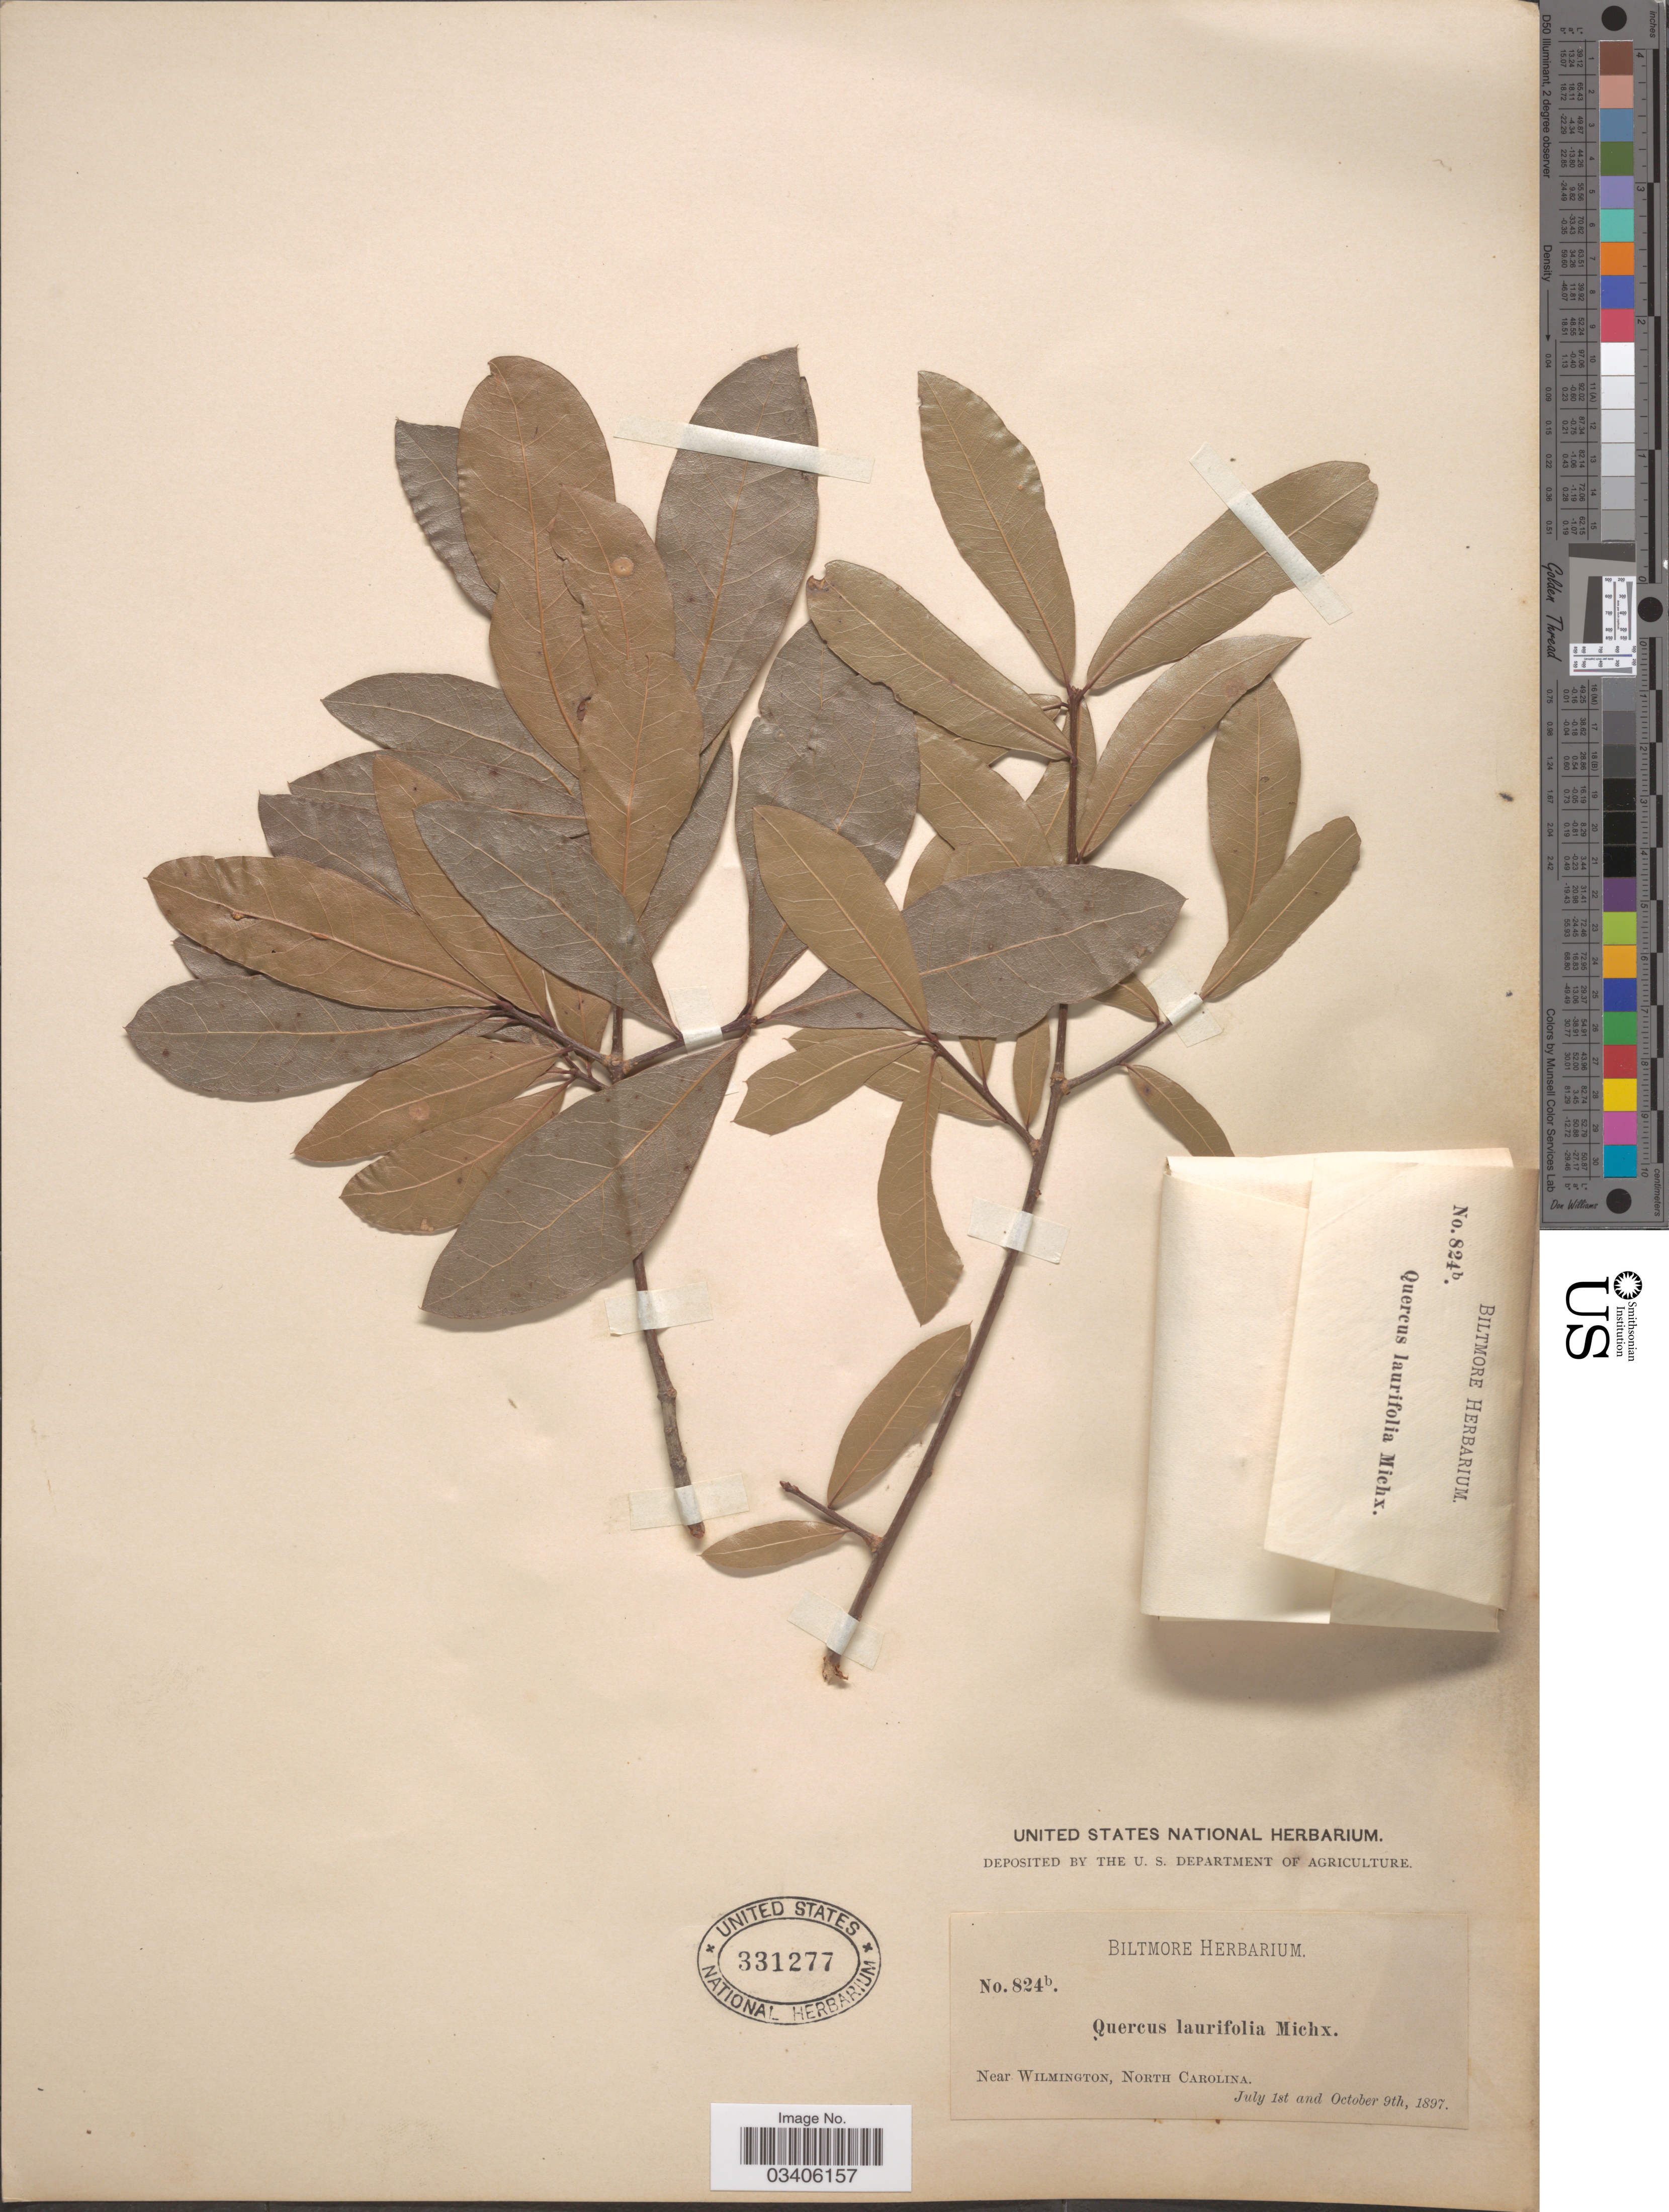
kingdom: Plantae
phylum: Tracheophyta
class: Magnoliopsida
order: Fagales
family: Fagaceae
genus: Quercus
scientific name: Quercus laurifolia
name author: Michx.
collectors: ex herb. Biltmore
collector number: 824b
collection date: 1897-07-01/1897-10-09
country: United States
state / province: North Carolina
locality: Near Wilmington.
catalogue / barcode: US 331277